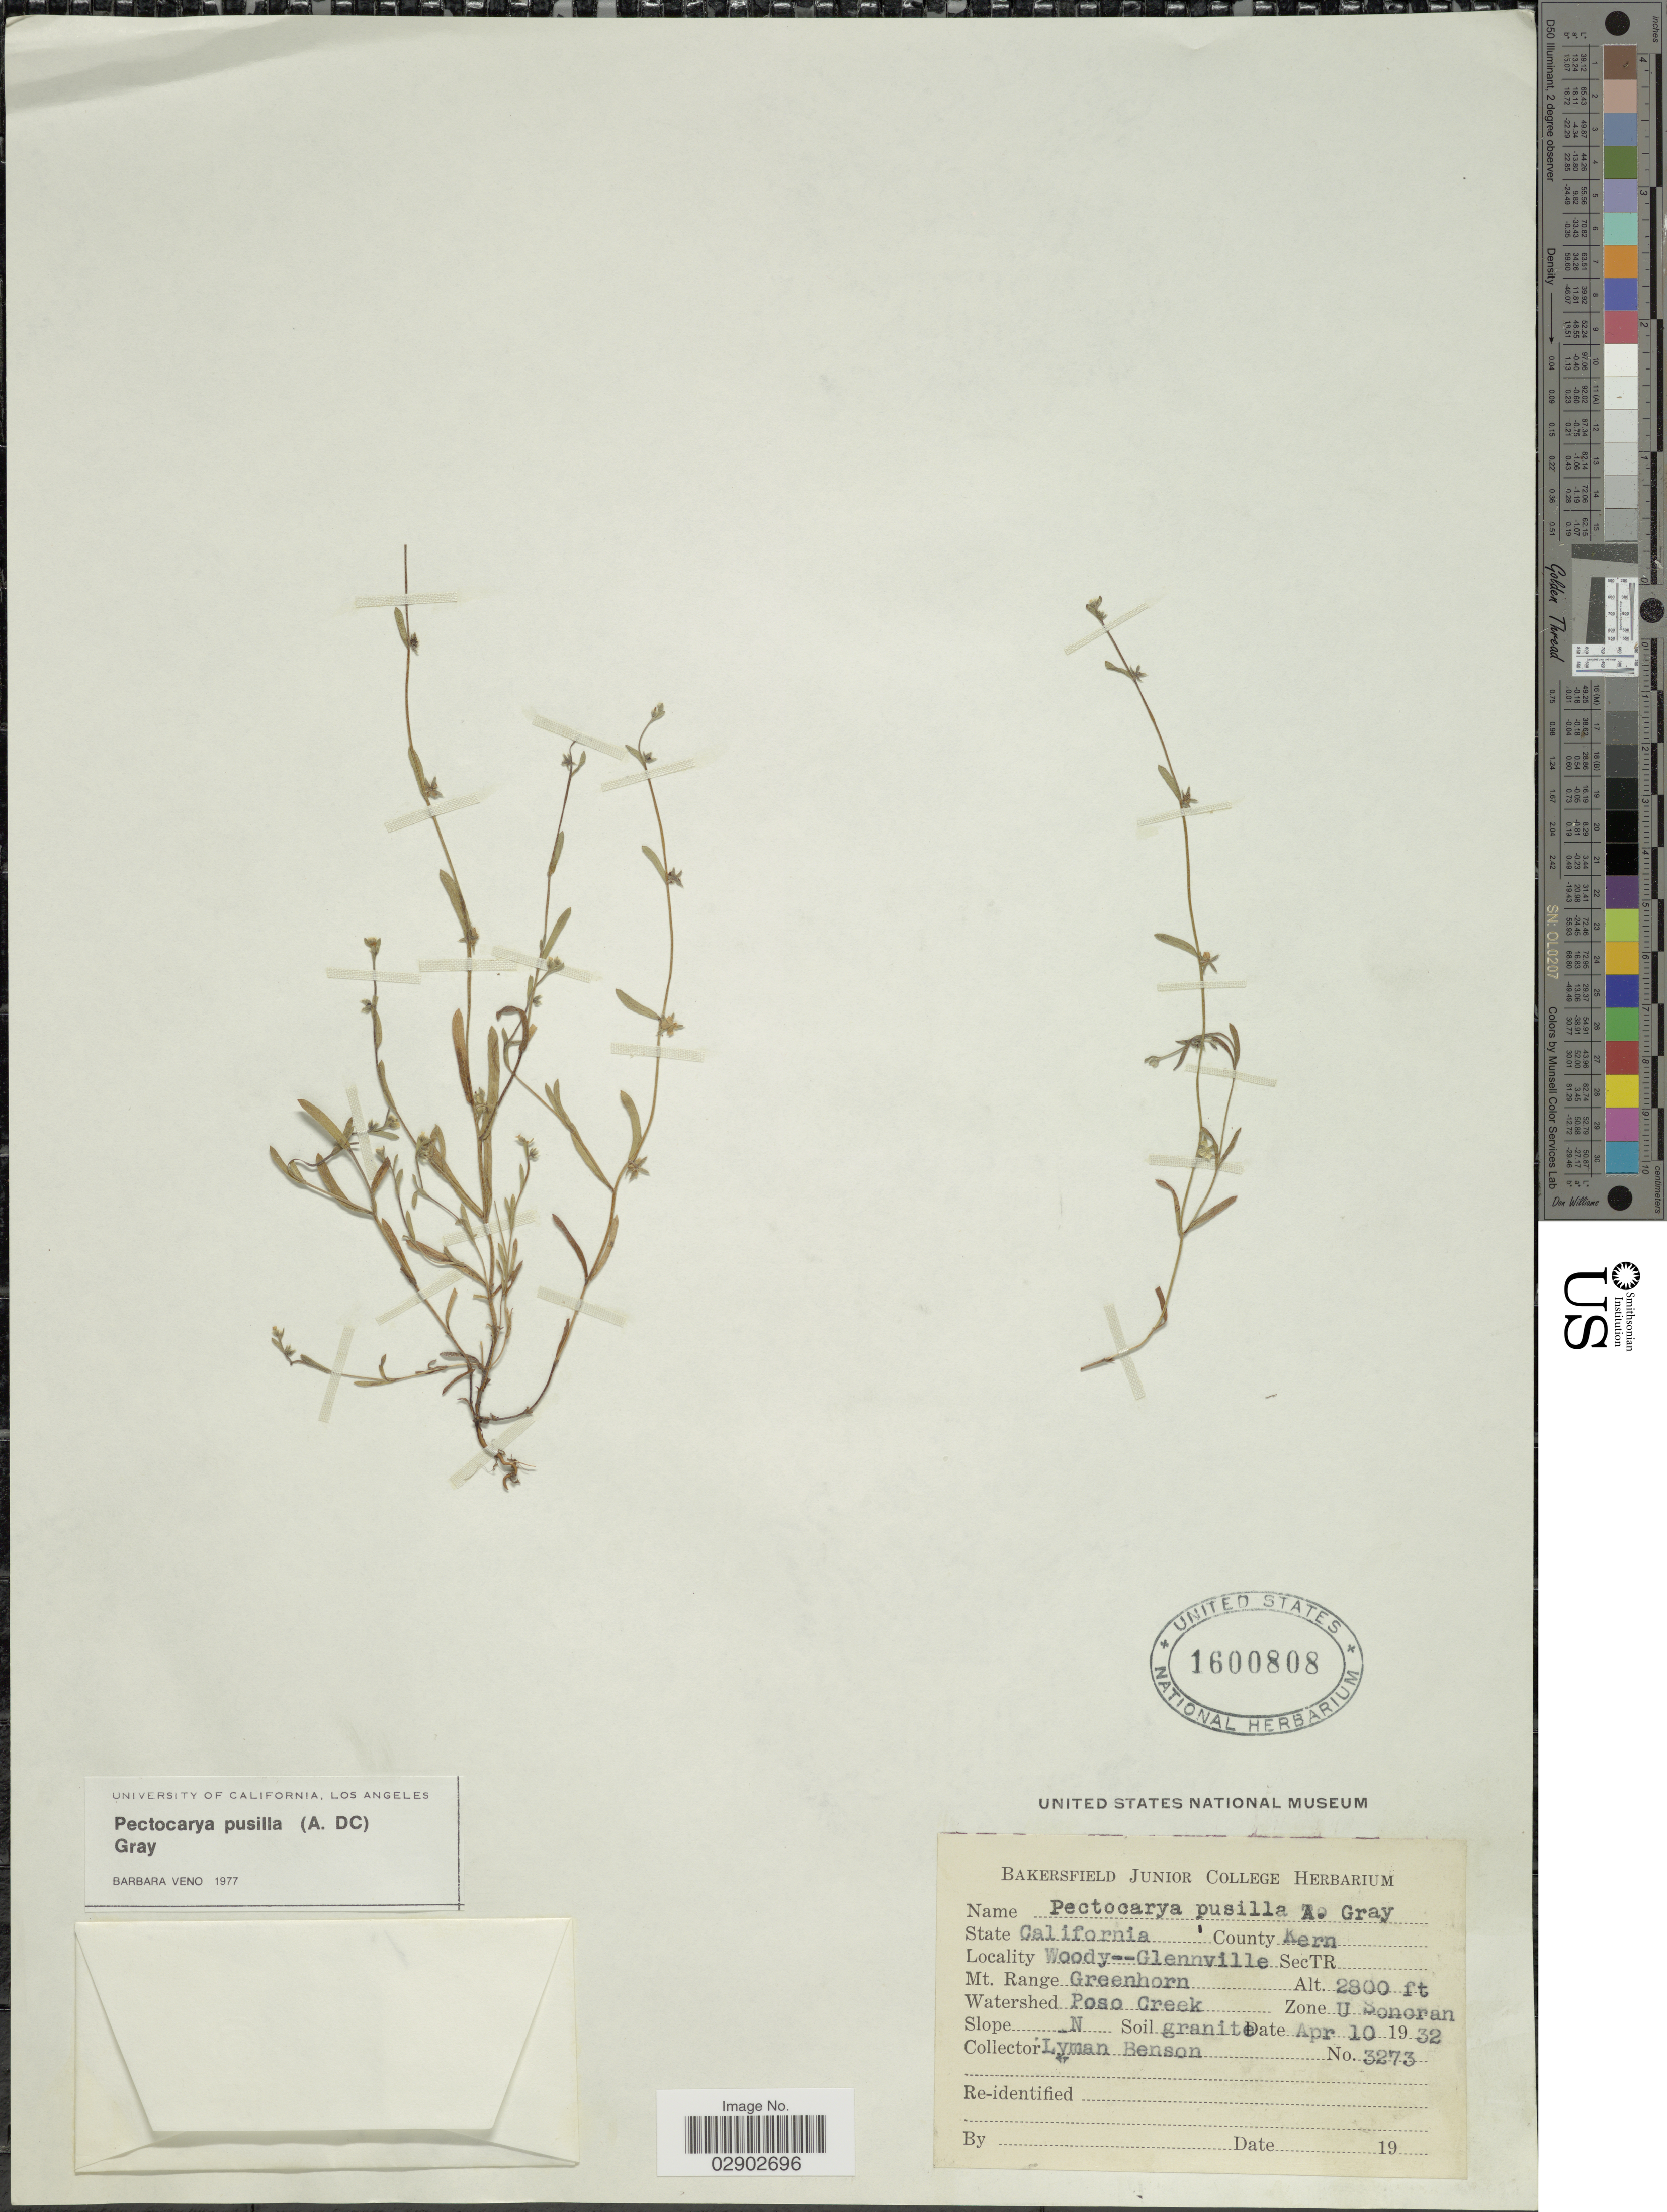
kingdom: Plantae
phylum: Tracheophyta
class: Magnoliopsida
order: Boraginales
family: Boraginaceae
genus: Pectocarya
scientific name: Pectocarya pusilla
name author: (A. DC.) A. Gray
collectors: L. D. Benson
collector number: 3273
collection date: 1932-04-10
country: United States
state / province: California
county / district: Kern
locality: County Kern, Woody--Glennville, SecTR, Mt. Range Greenhorn, Watershed Poso Creek, Zone U Sonoran.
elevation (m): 853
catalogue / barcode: US 1600808